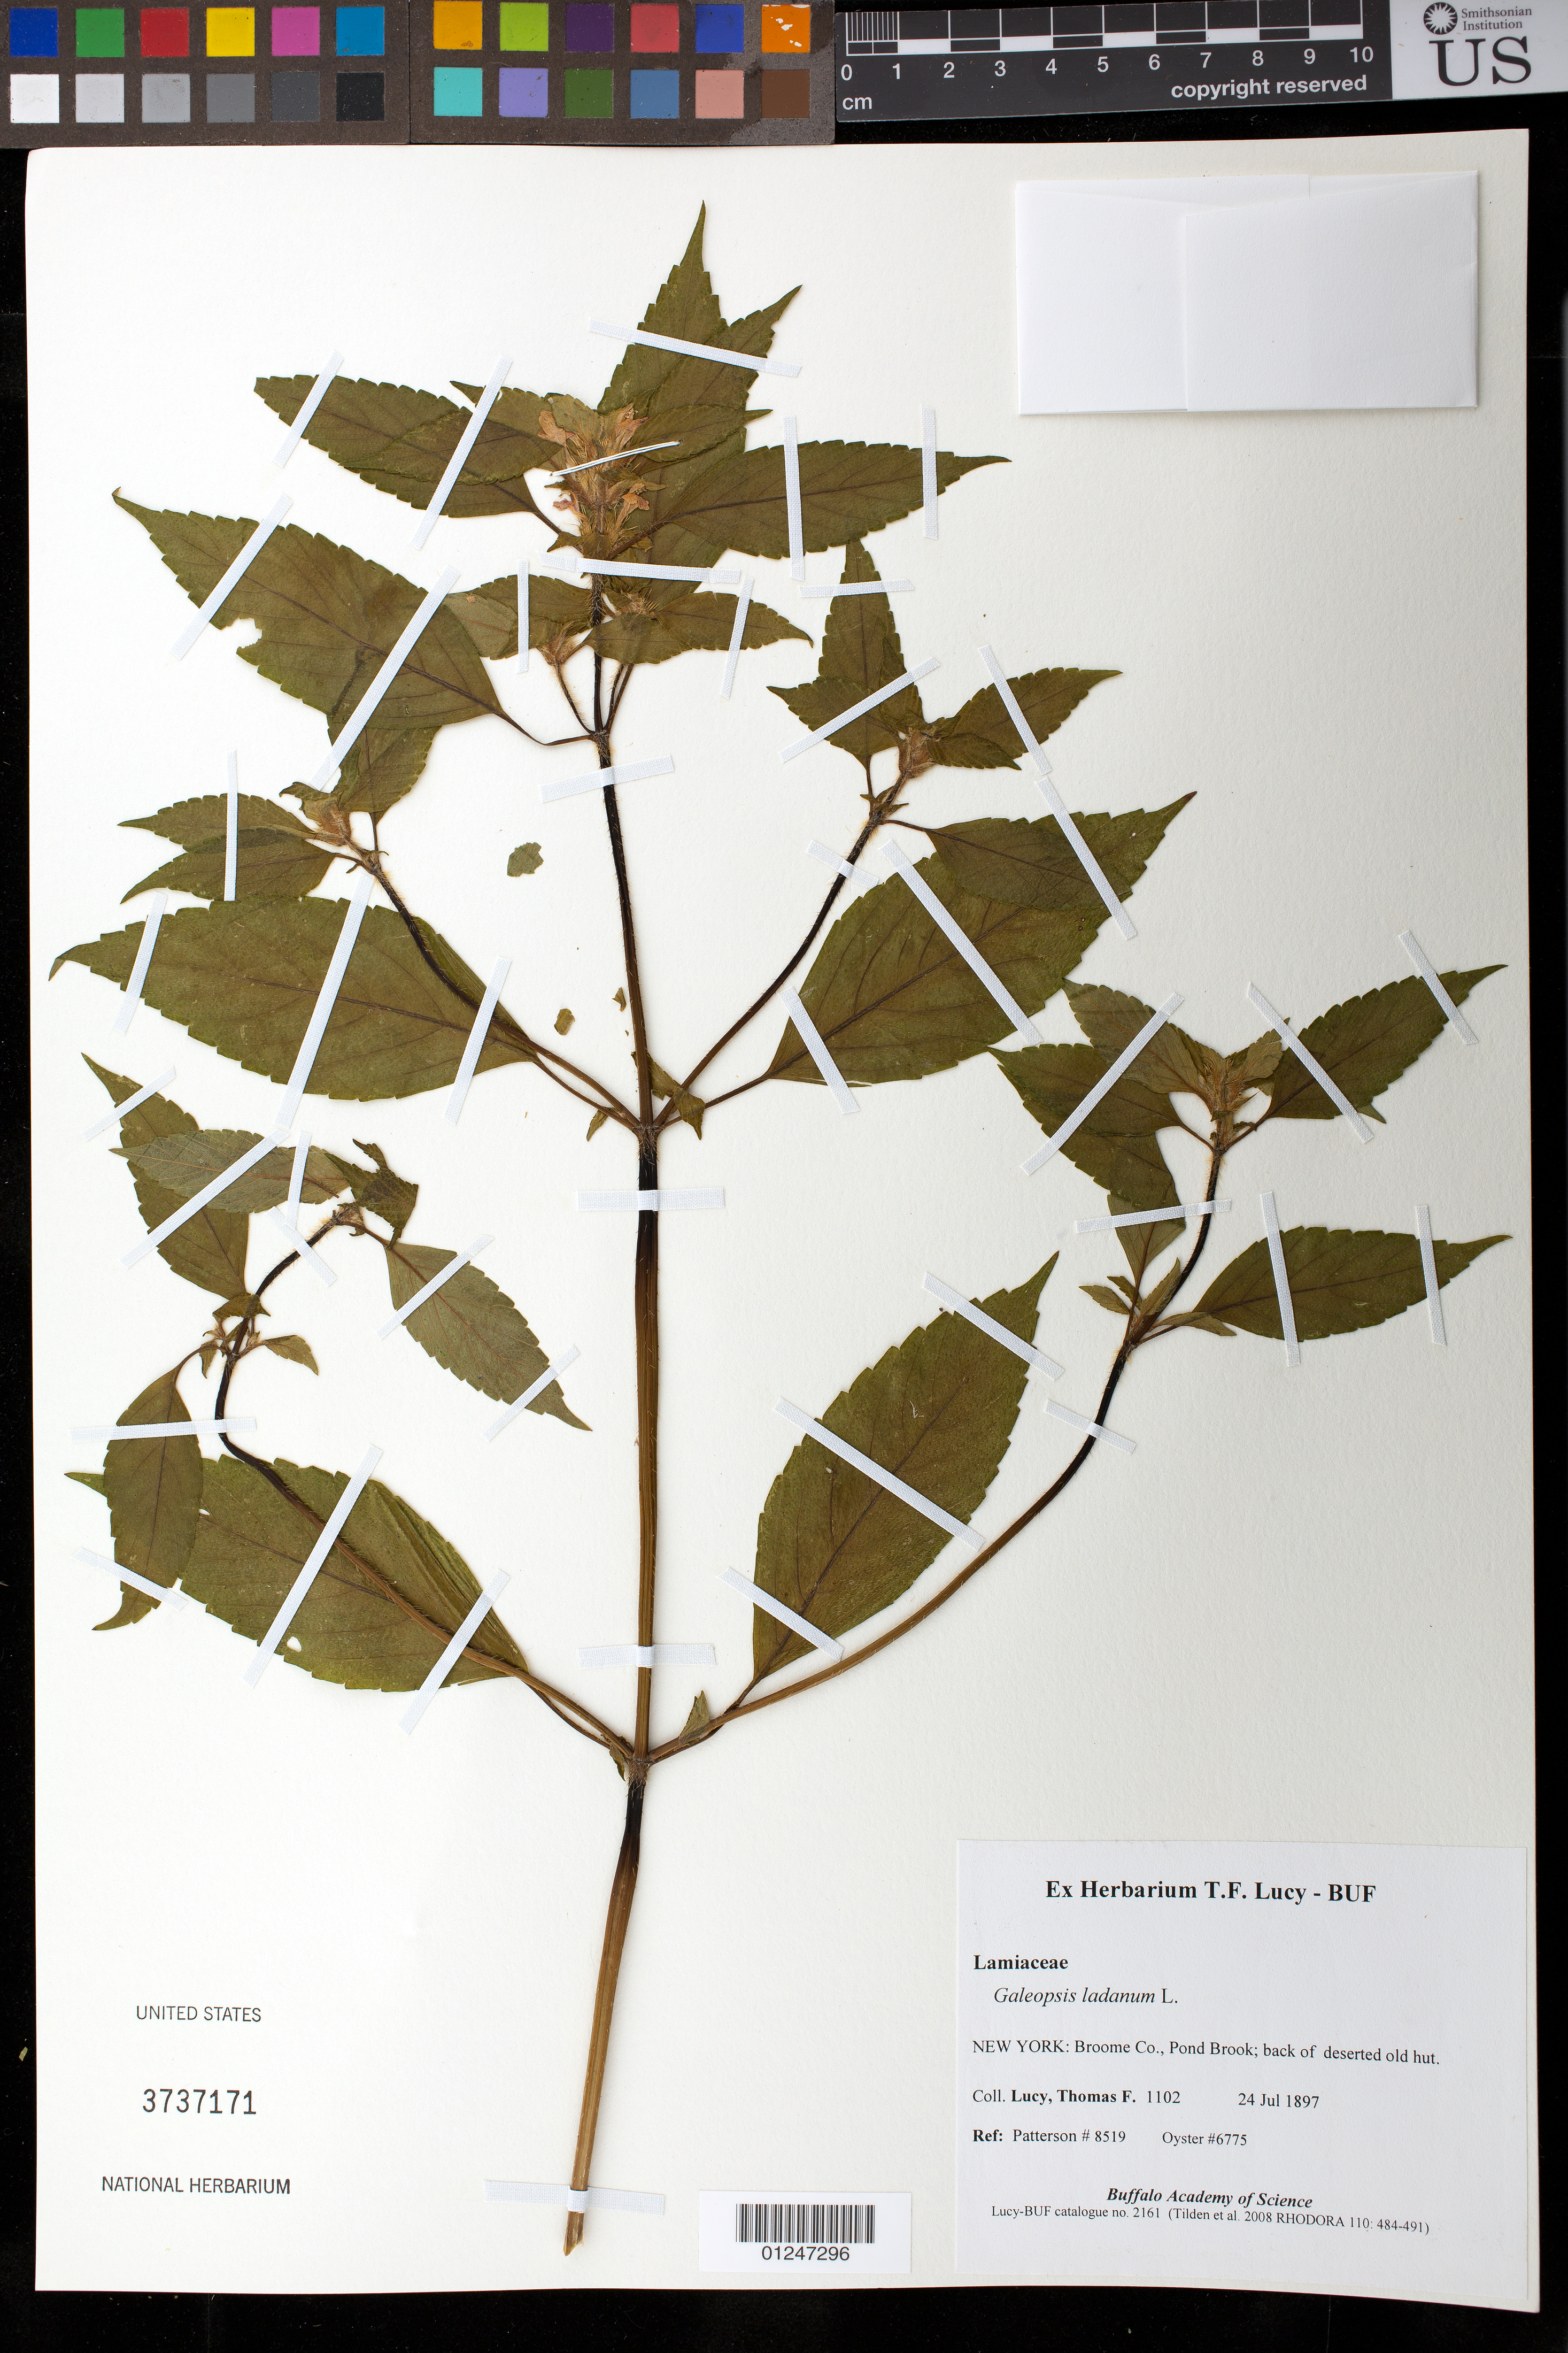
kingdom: Plantae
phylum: Tracheophyta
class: Magnoliopsida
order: Lamiales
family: Lamiaceae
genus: Galeopsis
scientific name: Galeopsis ladanum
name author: L.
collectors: T. Lucy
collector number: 1102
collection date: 1897-07-24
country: United States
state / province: New York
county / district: Broome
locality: Pond Brook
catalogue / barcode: US 3737171